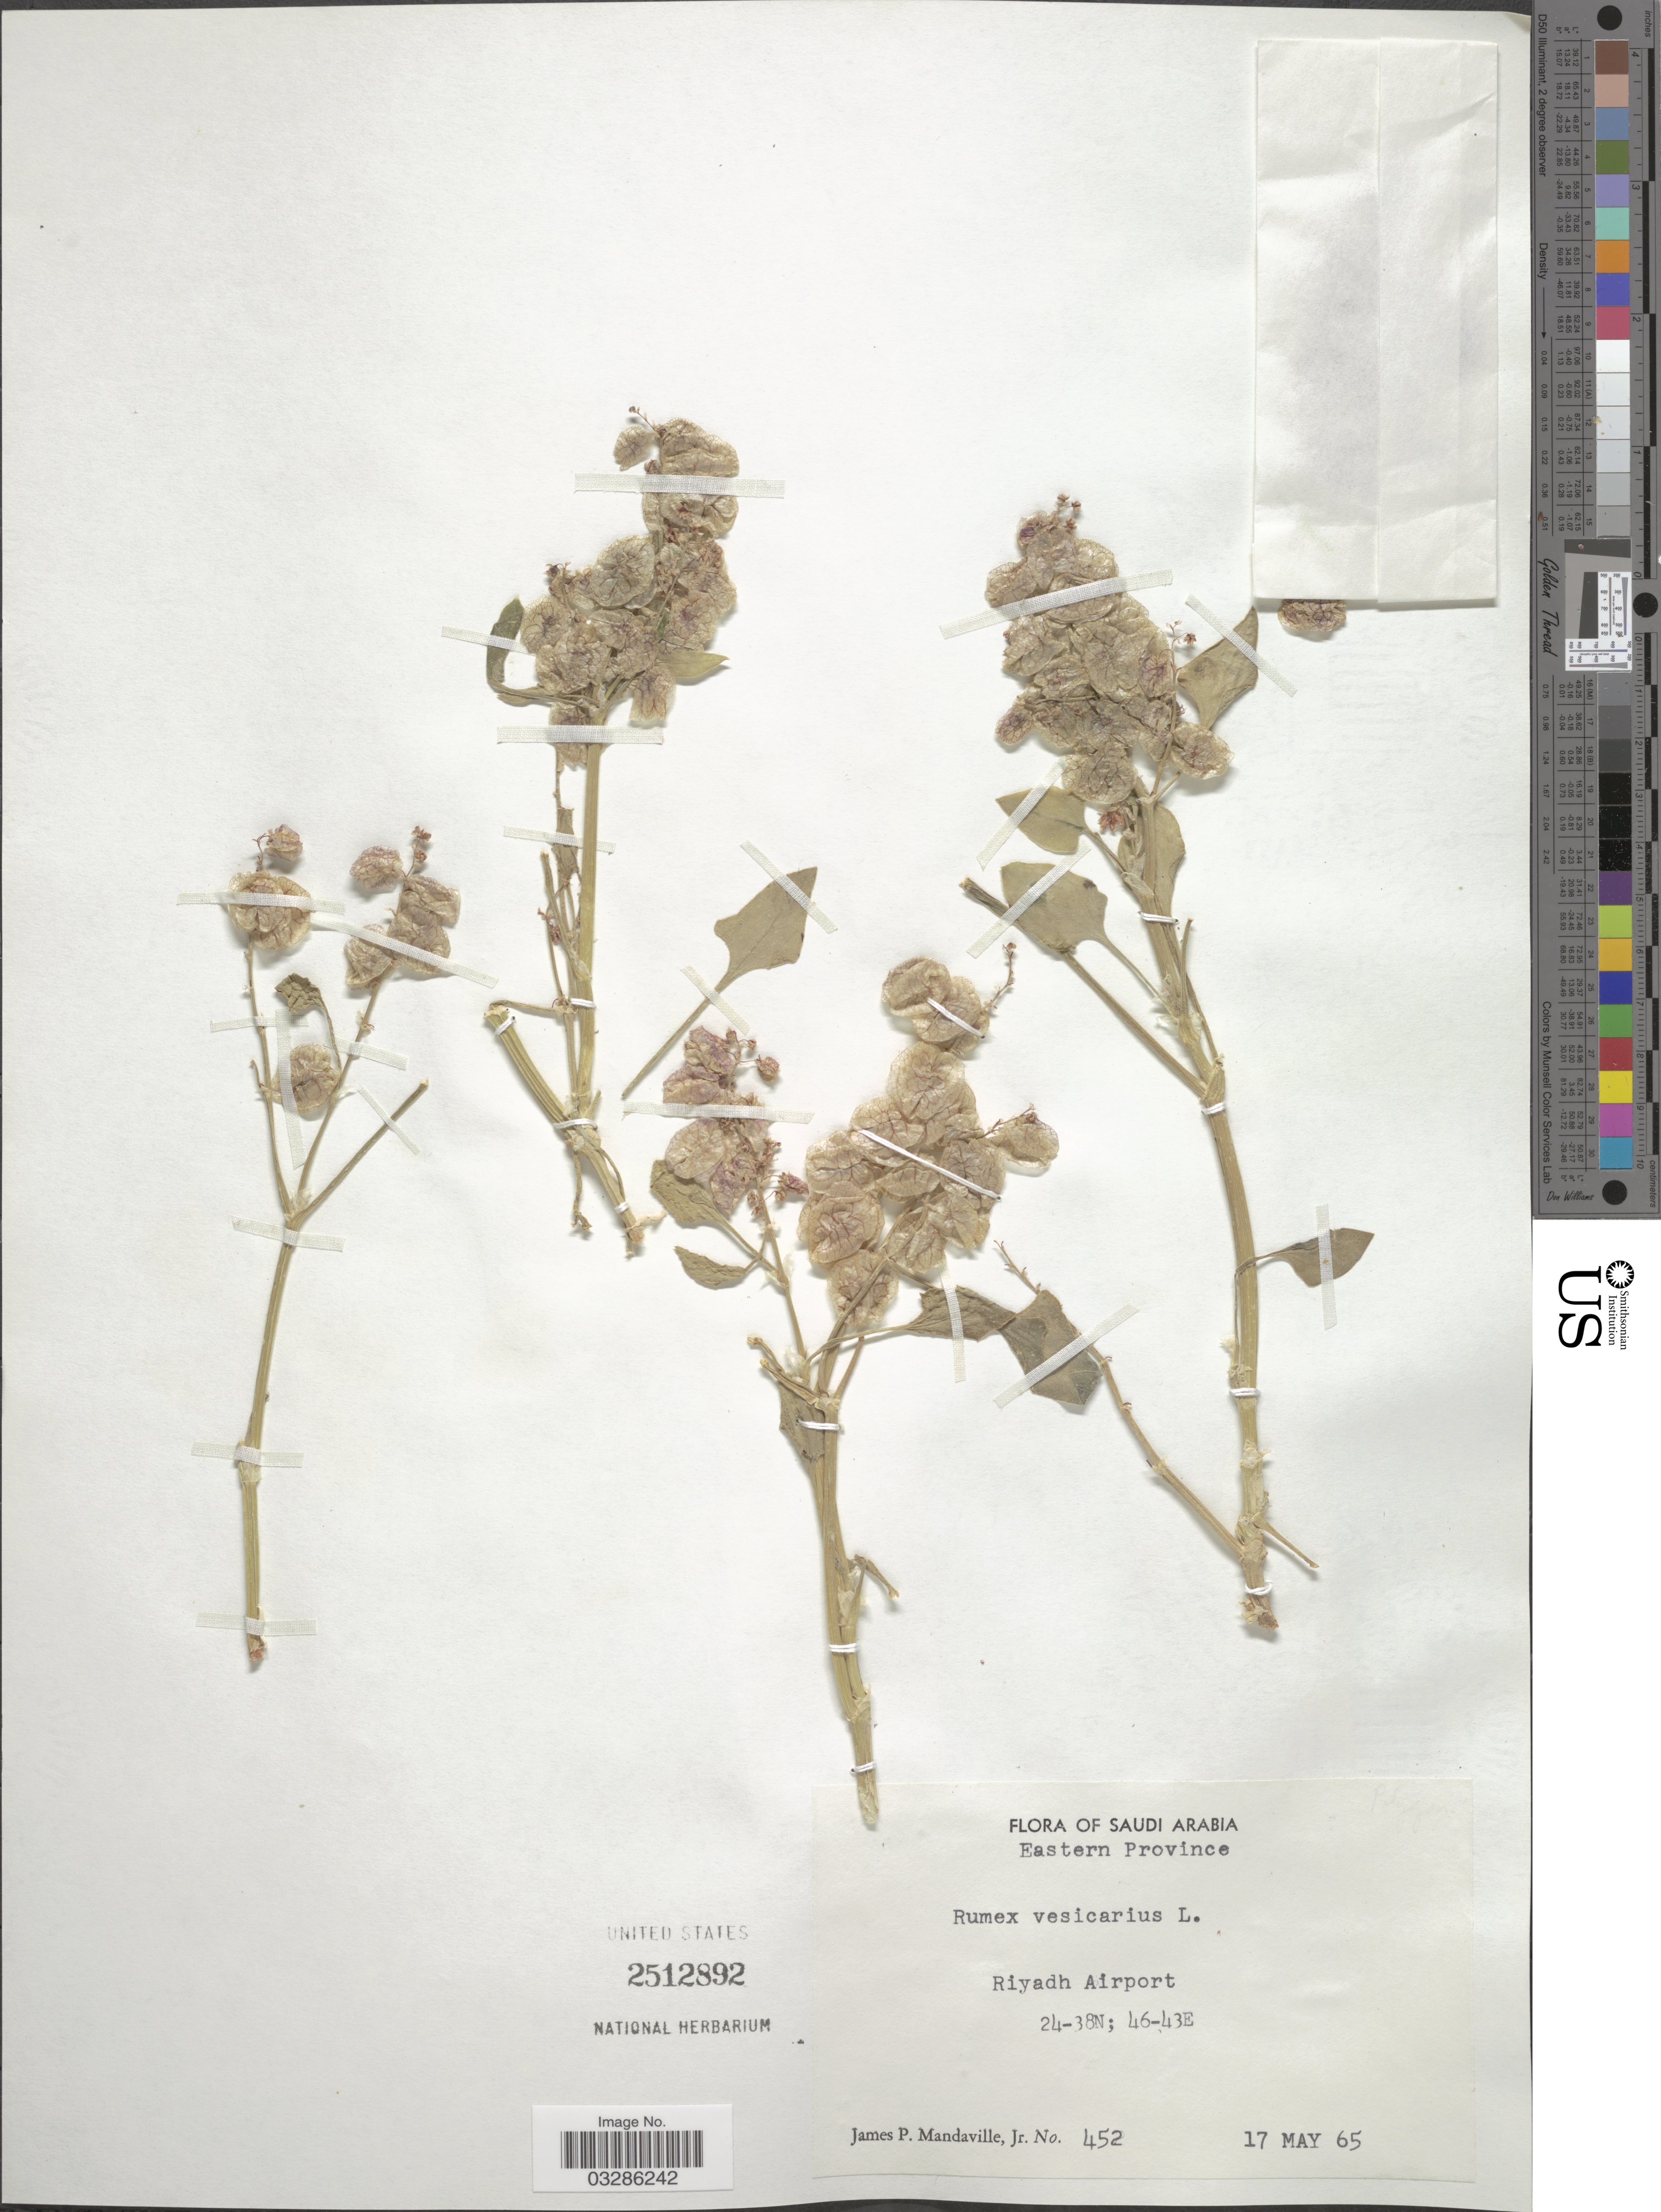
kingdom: Plantae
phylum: Tracheophyta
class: Magnoliopsida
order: Caryophyllales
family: Polygonaceae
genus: Rumex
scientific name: Rumex vesicarius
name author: L.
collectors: J. Mandaville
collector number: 452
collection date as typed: Transcribed d/m/y: 17/5/65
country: Saudi Arabia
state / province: Ash Sharqiyah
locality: Eastern Province. Riyadh Airport.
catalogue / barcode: US 2512892